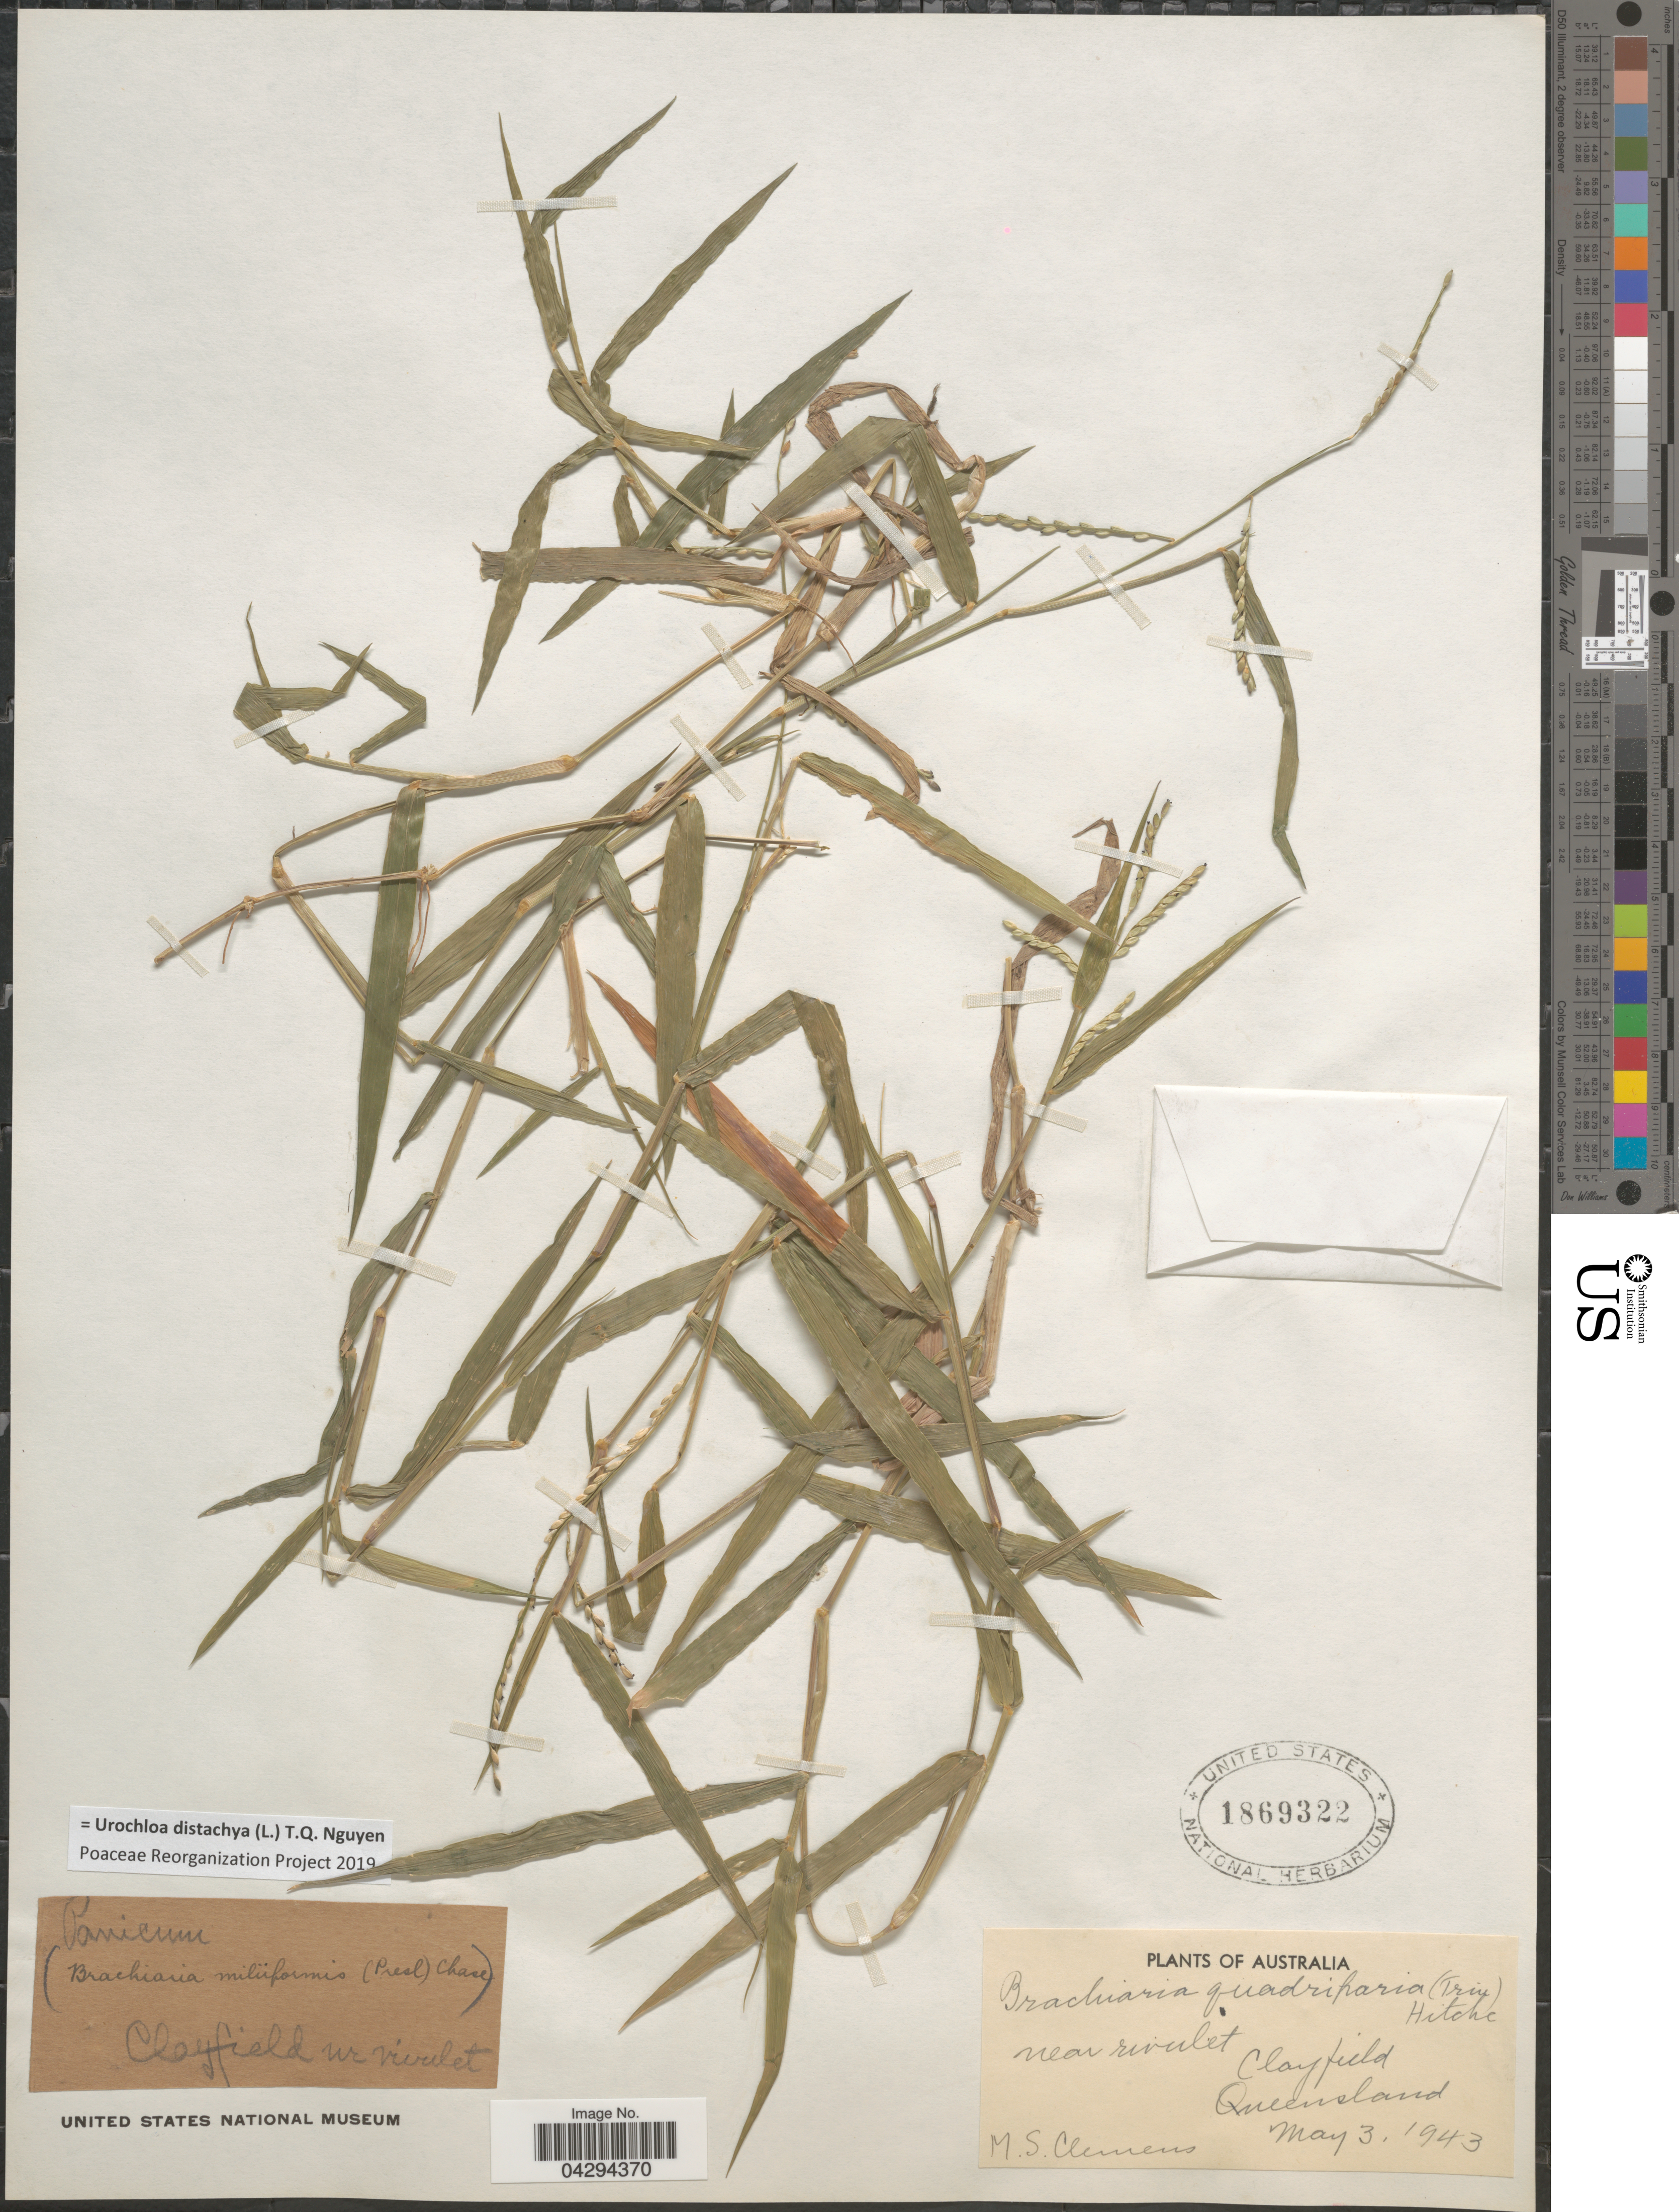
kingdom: Plantae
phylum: Tracheophyta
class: Liliopsida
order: Poales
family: Poaceae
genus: Urochloa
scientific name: Urochloa distachya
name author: (L.) T.Q. Nguyen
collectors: M. S. Clemens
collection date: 1943-05-03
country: Australia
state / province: Queensland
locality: Near rivulet. Clayfield.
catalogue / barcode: US 1869322